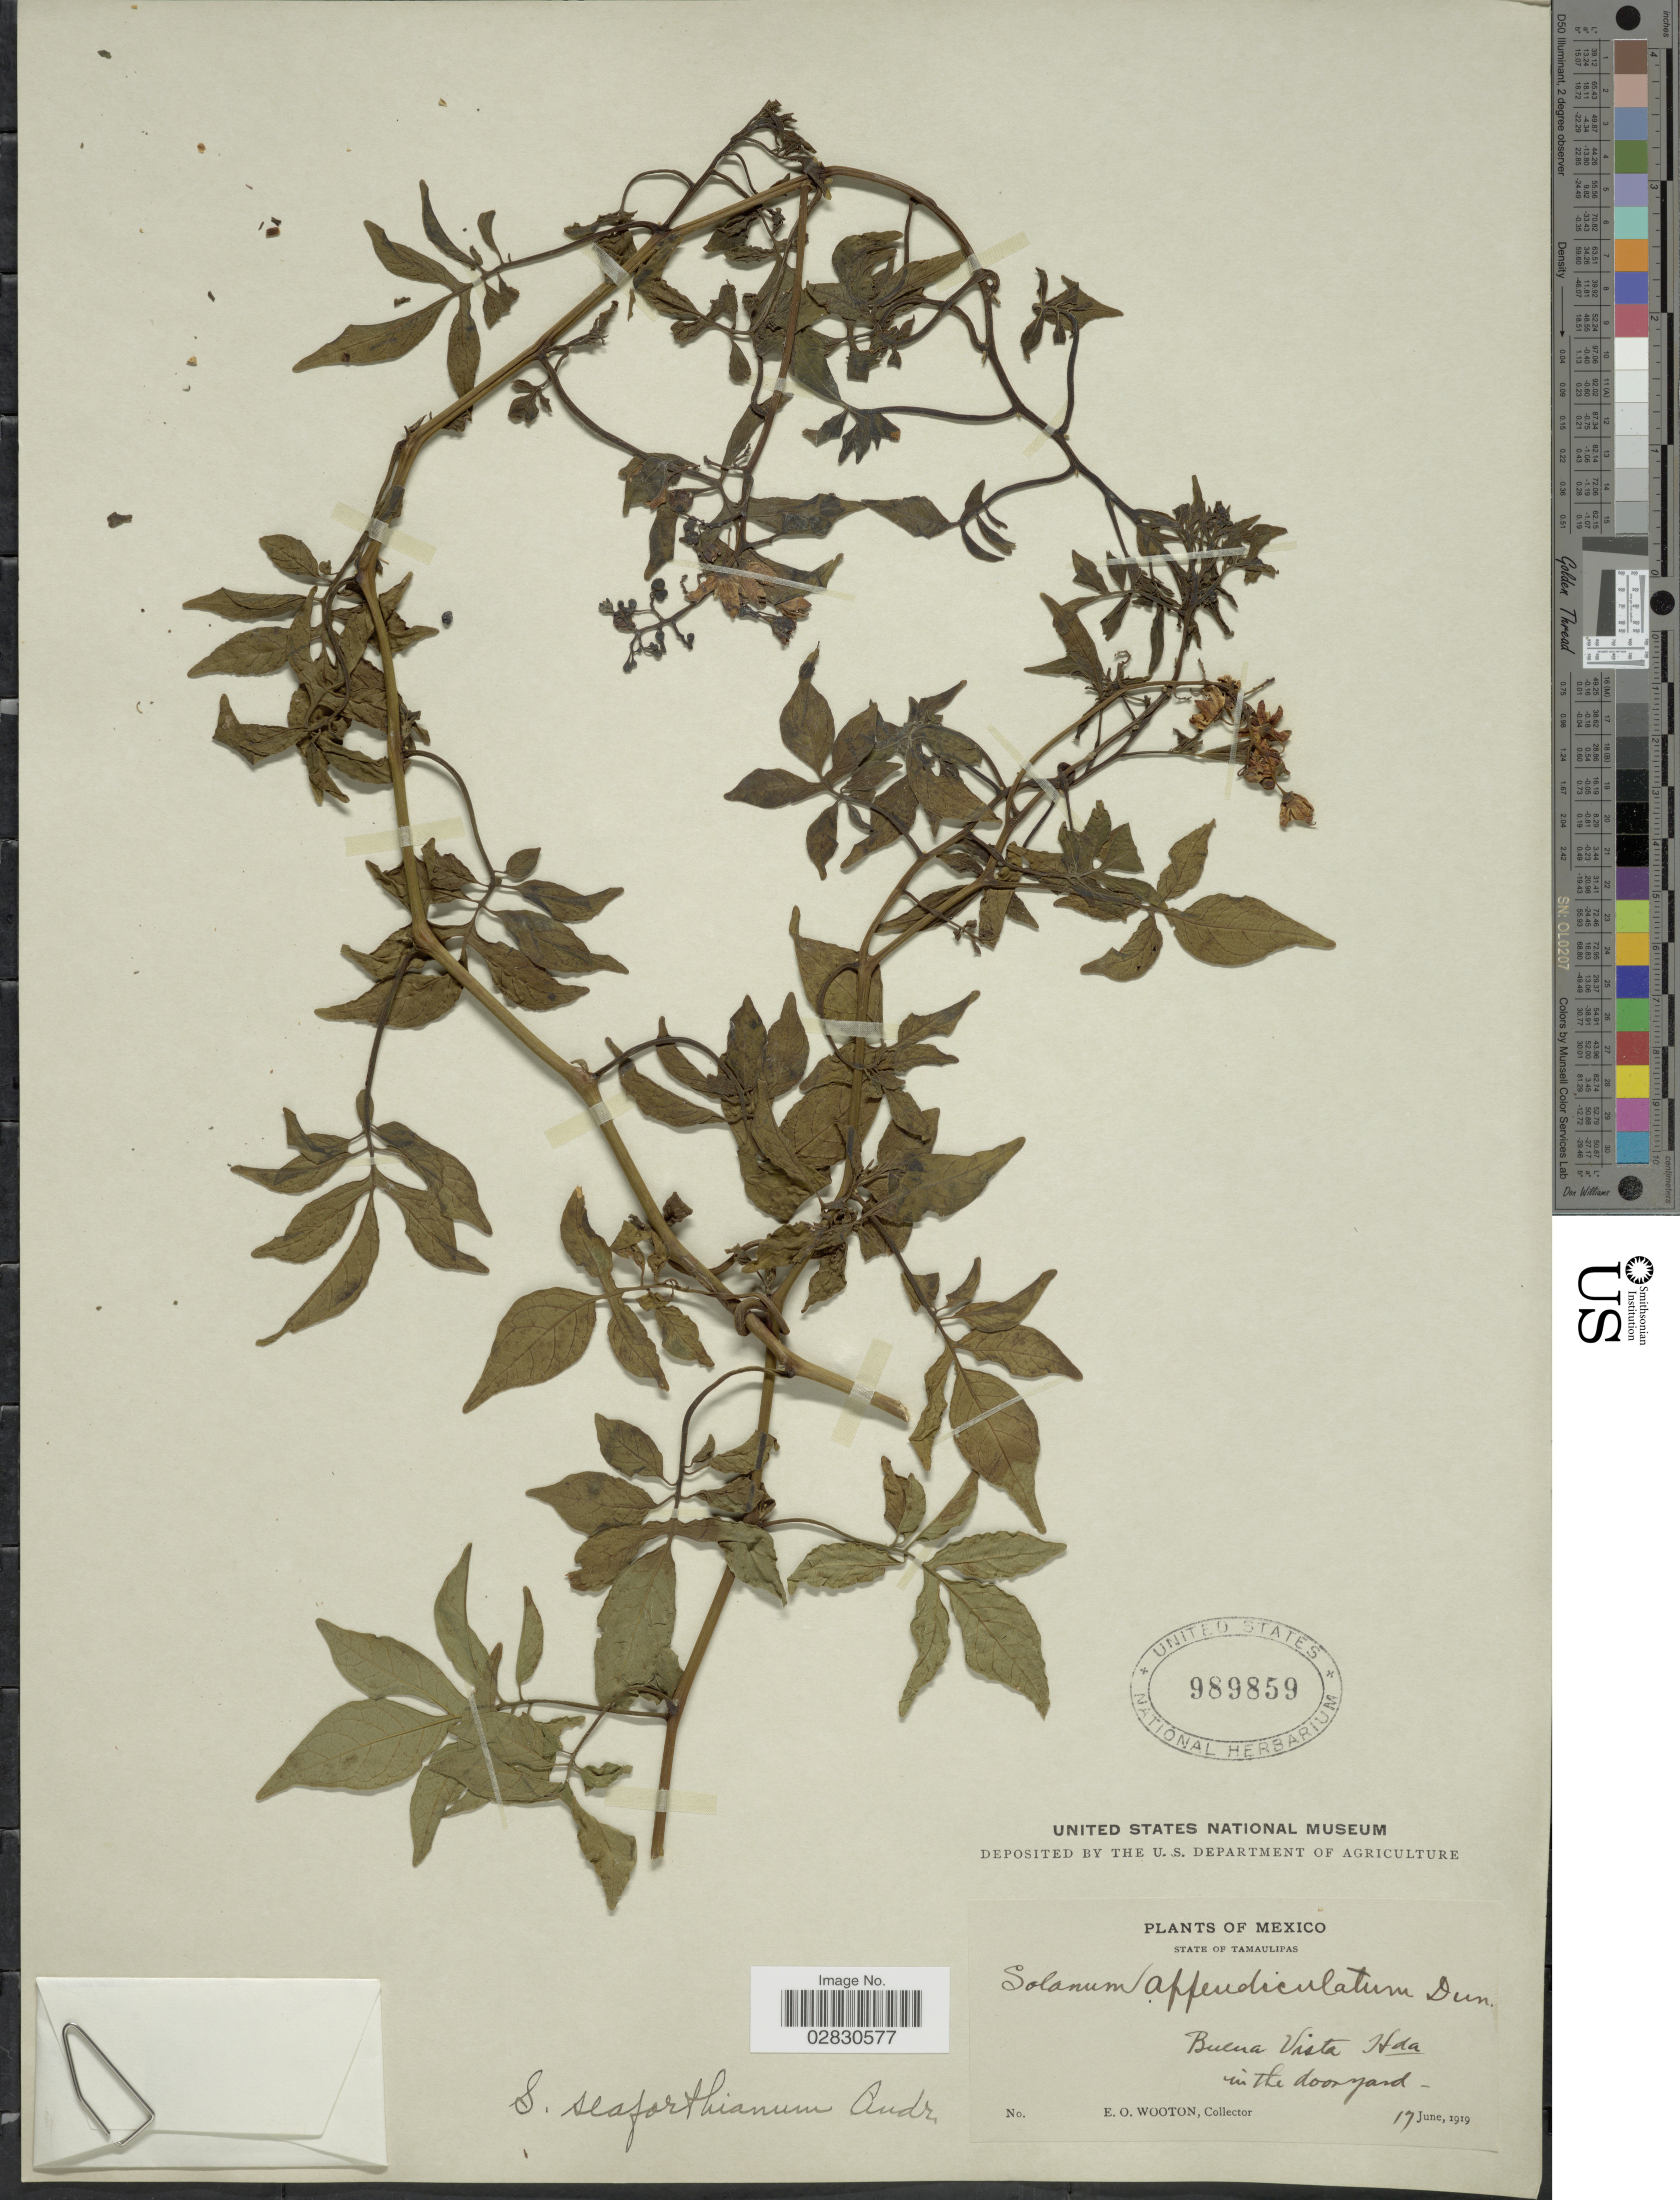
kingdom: Plantae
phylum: Tracheophyta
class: Magnoliopsida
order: Solanales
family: Solanaceae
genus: Solanum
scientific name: Solanum seaforthianum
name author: Andrews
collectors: E. O. Wooton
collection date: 1919-06-17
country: Mexico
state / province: Tamaulipas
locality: Buena Vista Hda.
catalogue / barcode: US 989859